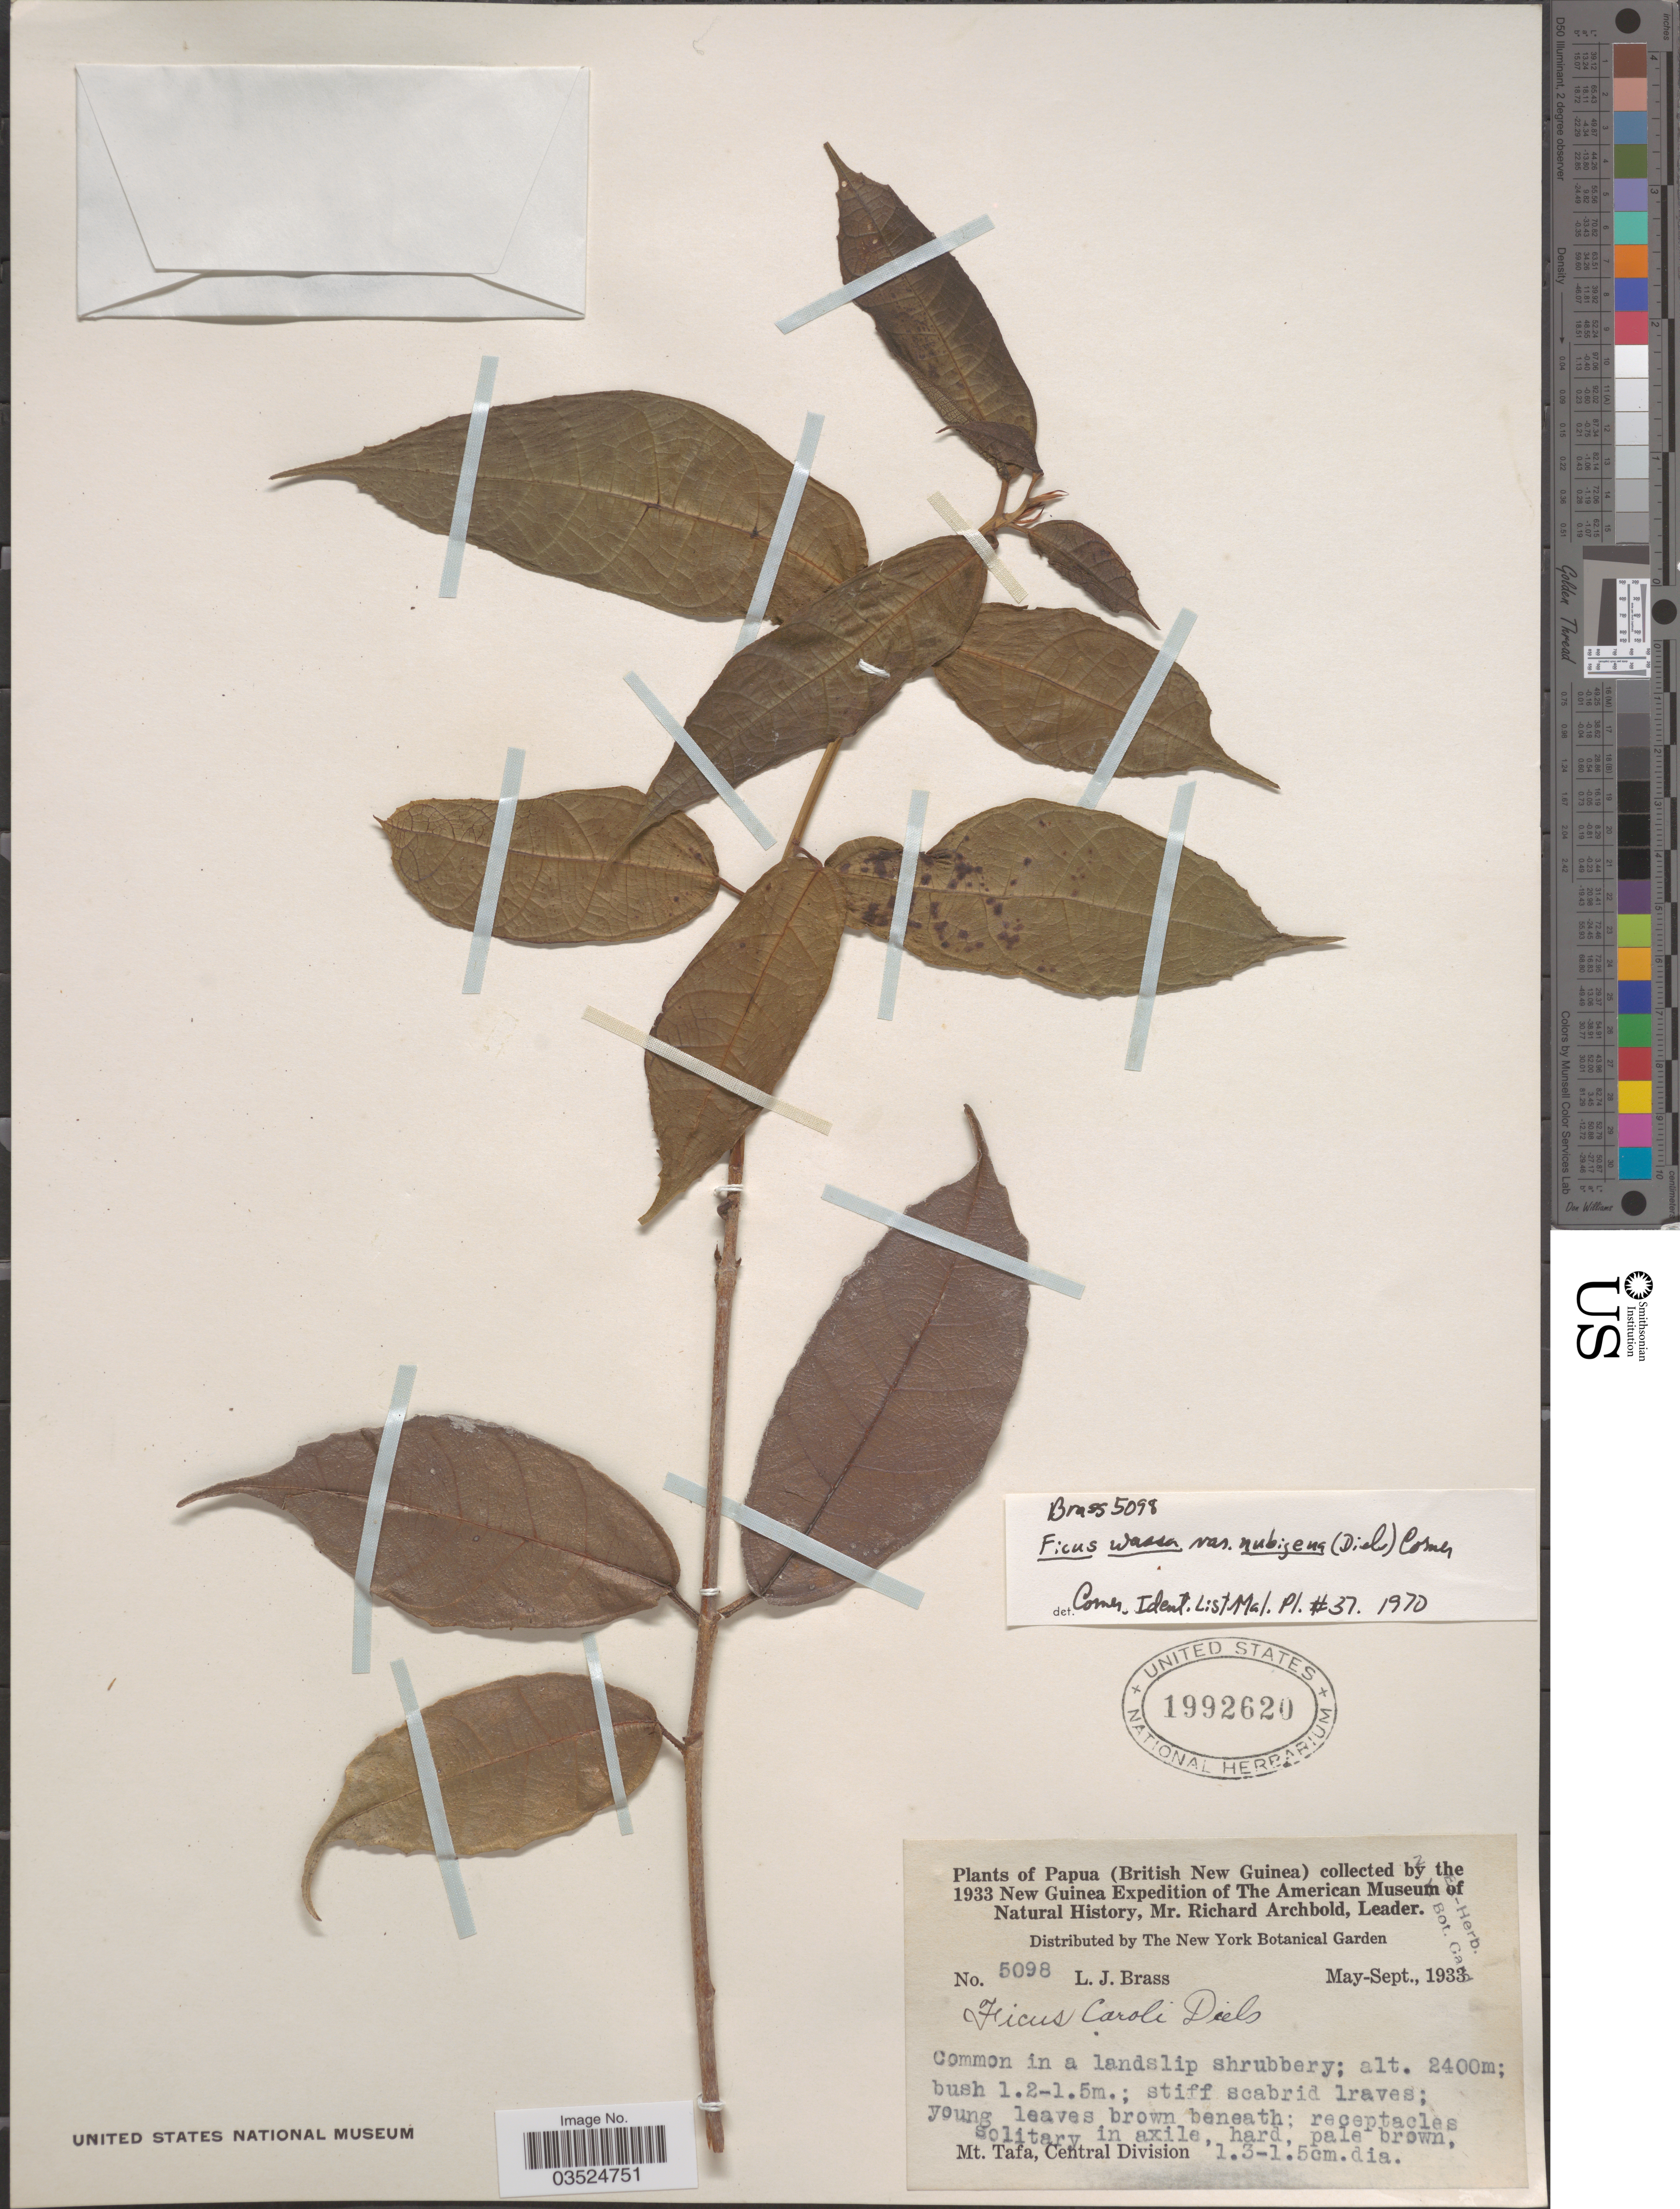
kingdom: Plantae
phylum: Tracheophyta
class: Magnoliopsida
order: Rosales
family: Moraceae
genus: Ficus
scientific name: Ficus wassa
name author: Roxb.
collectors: L. J. Brass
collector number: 5098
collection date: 1933-05/1933-09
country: Papua New Guinea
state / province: Central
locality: Papua (British New Guinea). Mt. Tafa, Central Division.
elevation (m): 2400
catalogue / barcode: US 1992620